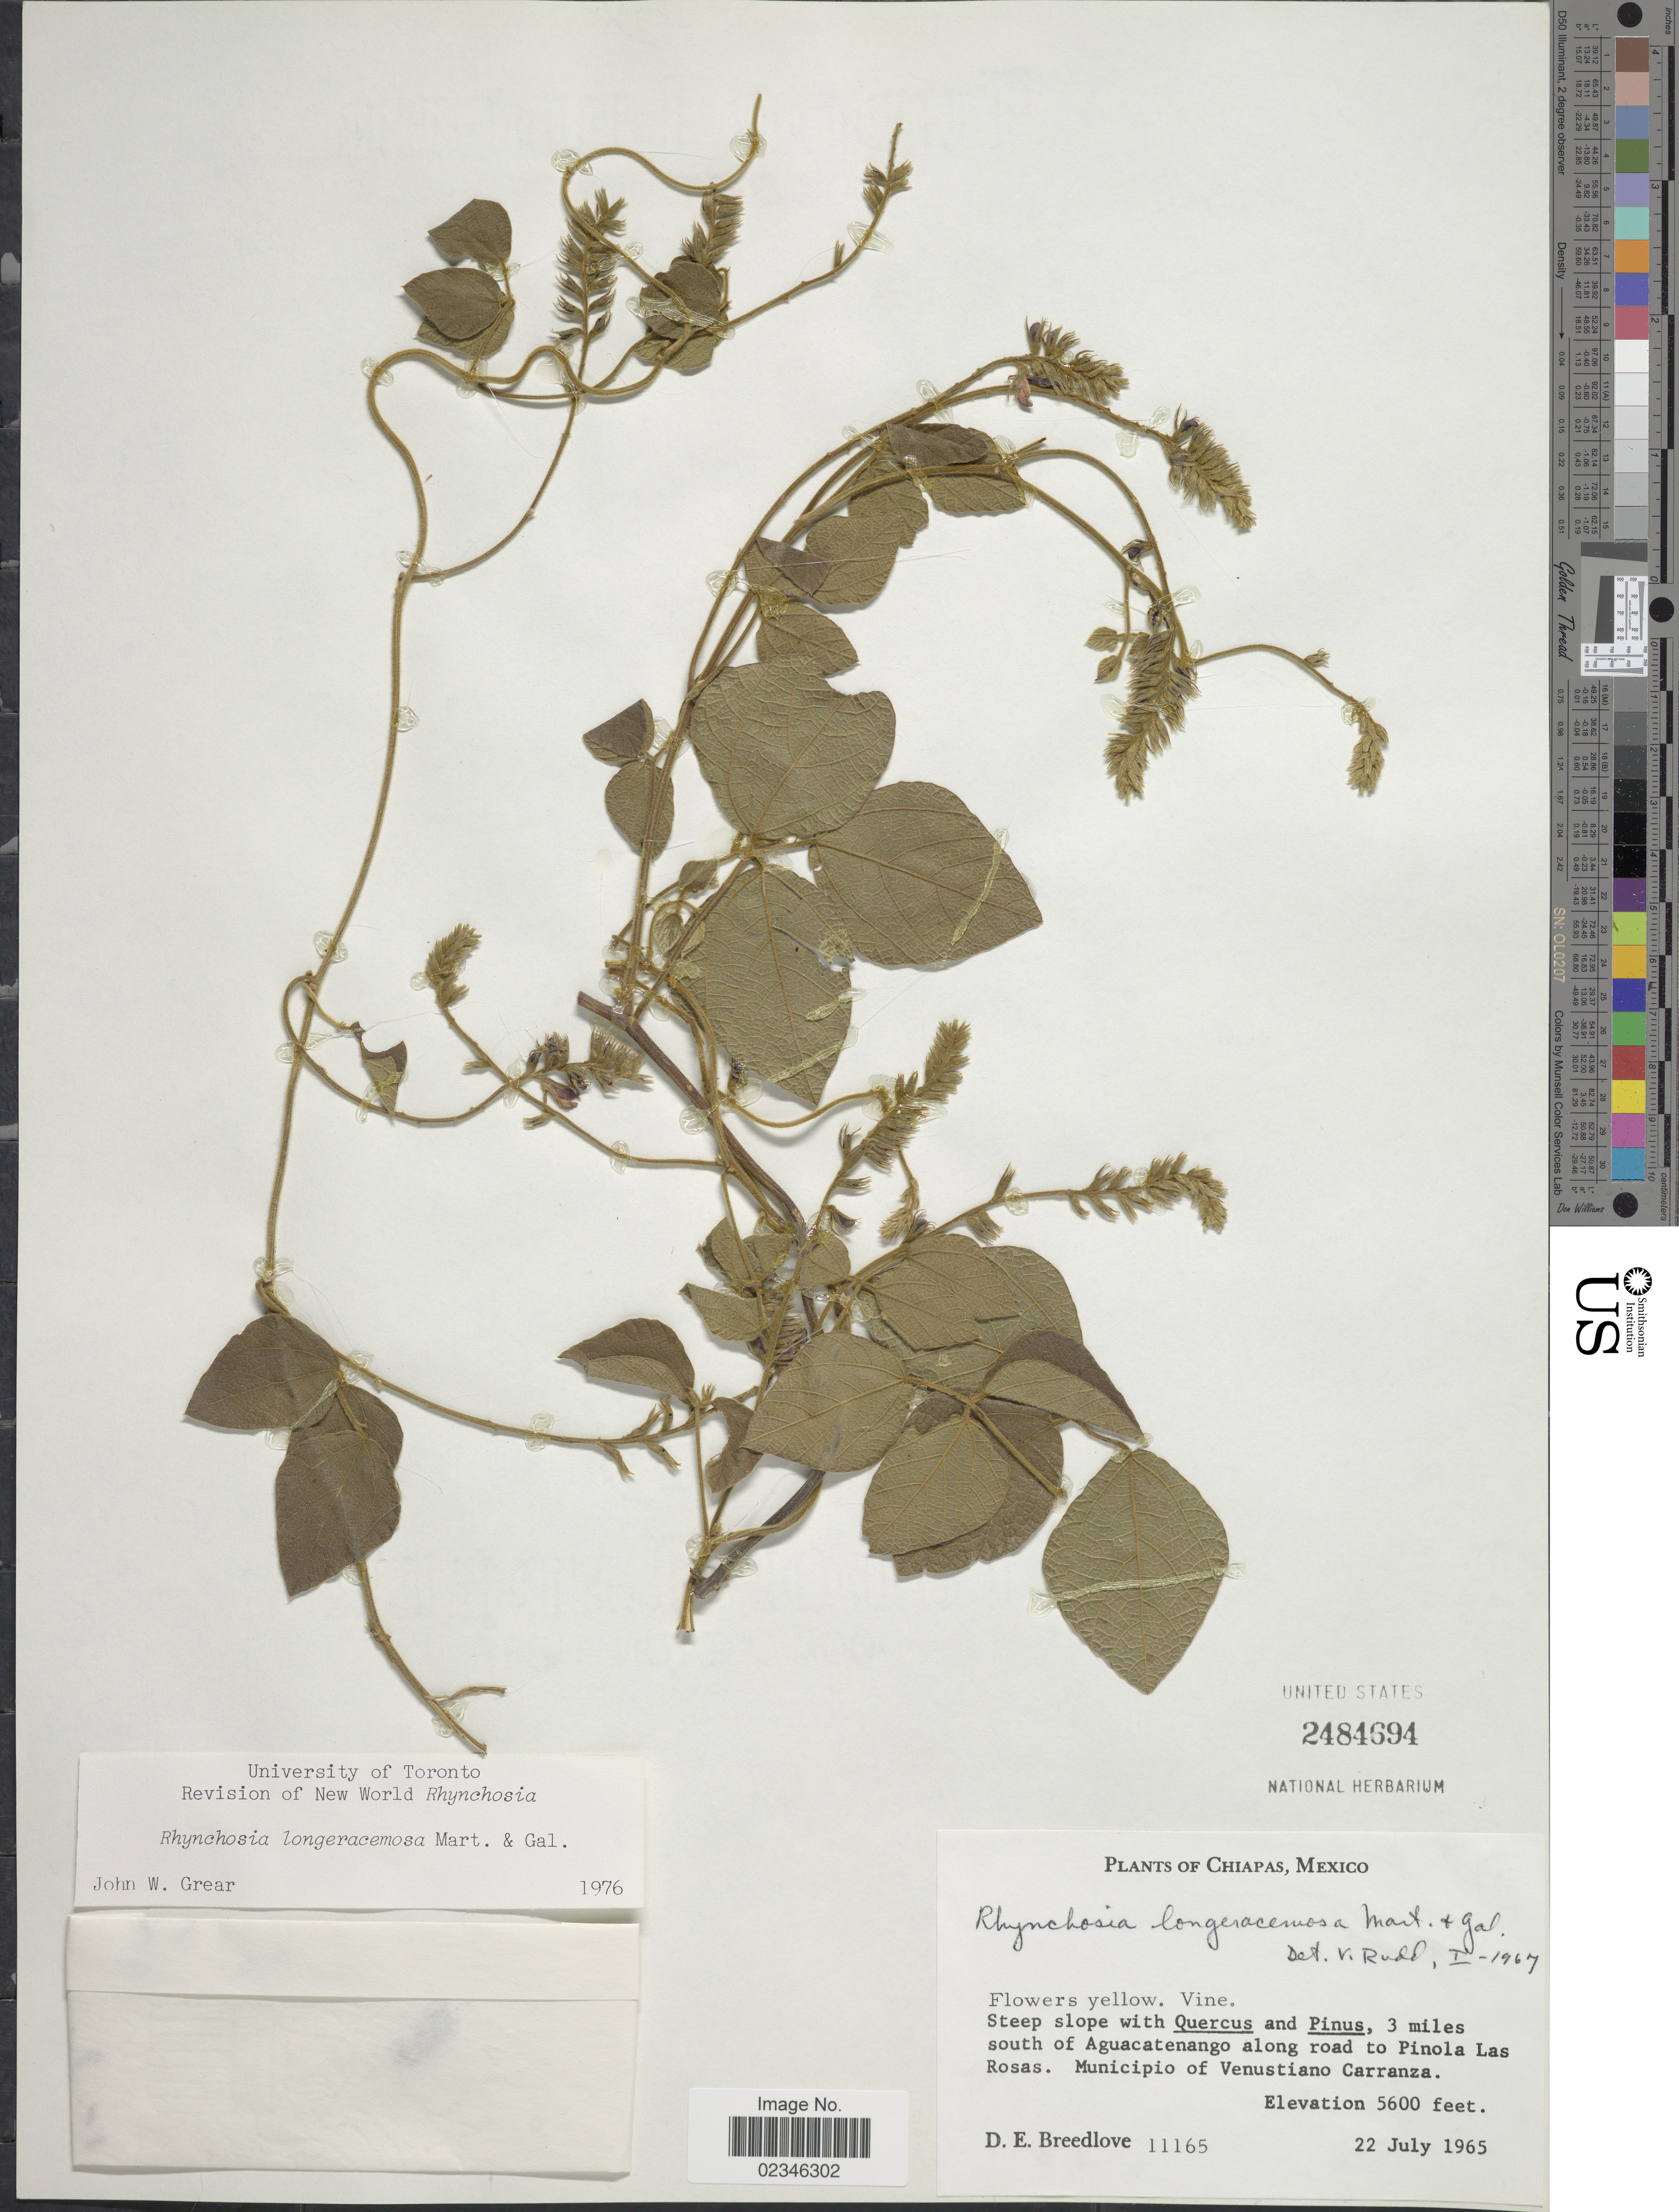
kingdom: Plantae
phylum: Tracheophyta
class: Magnoliopsida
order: Fabales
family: Fabaceae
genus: Rhynchosia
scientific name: Rhynchosia longeracemosa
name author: M. Martens & Galeotti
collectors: D. E. Breedlove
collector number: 11165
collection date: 1965-07-22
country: Mexico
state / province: Chiapas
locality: Steep slope with Quercus and Pinus, 3 miles south of Aguacatenango along road to Pinola Las Rosas. Municipio of Venustiano Carranza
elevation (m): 1707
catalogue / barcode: US 2484694